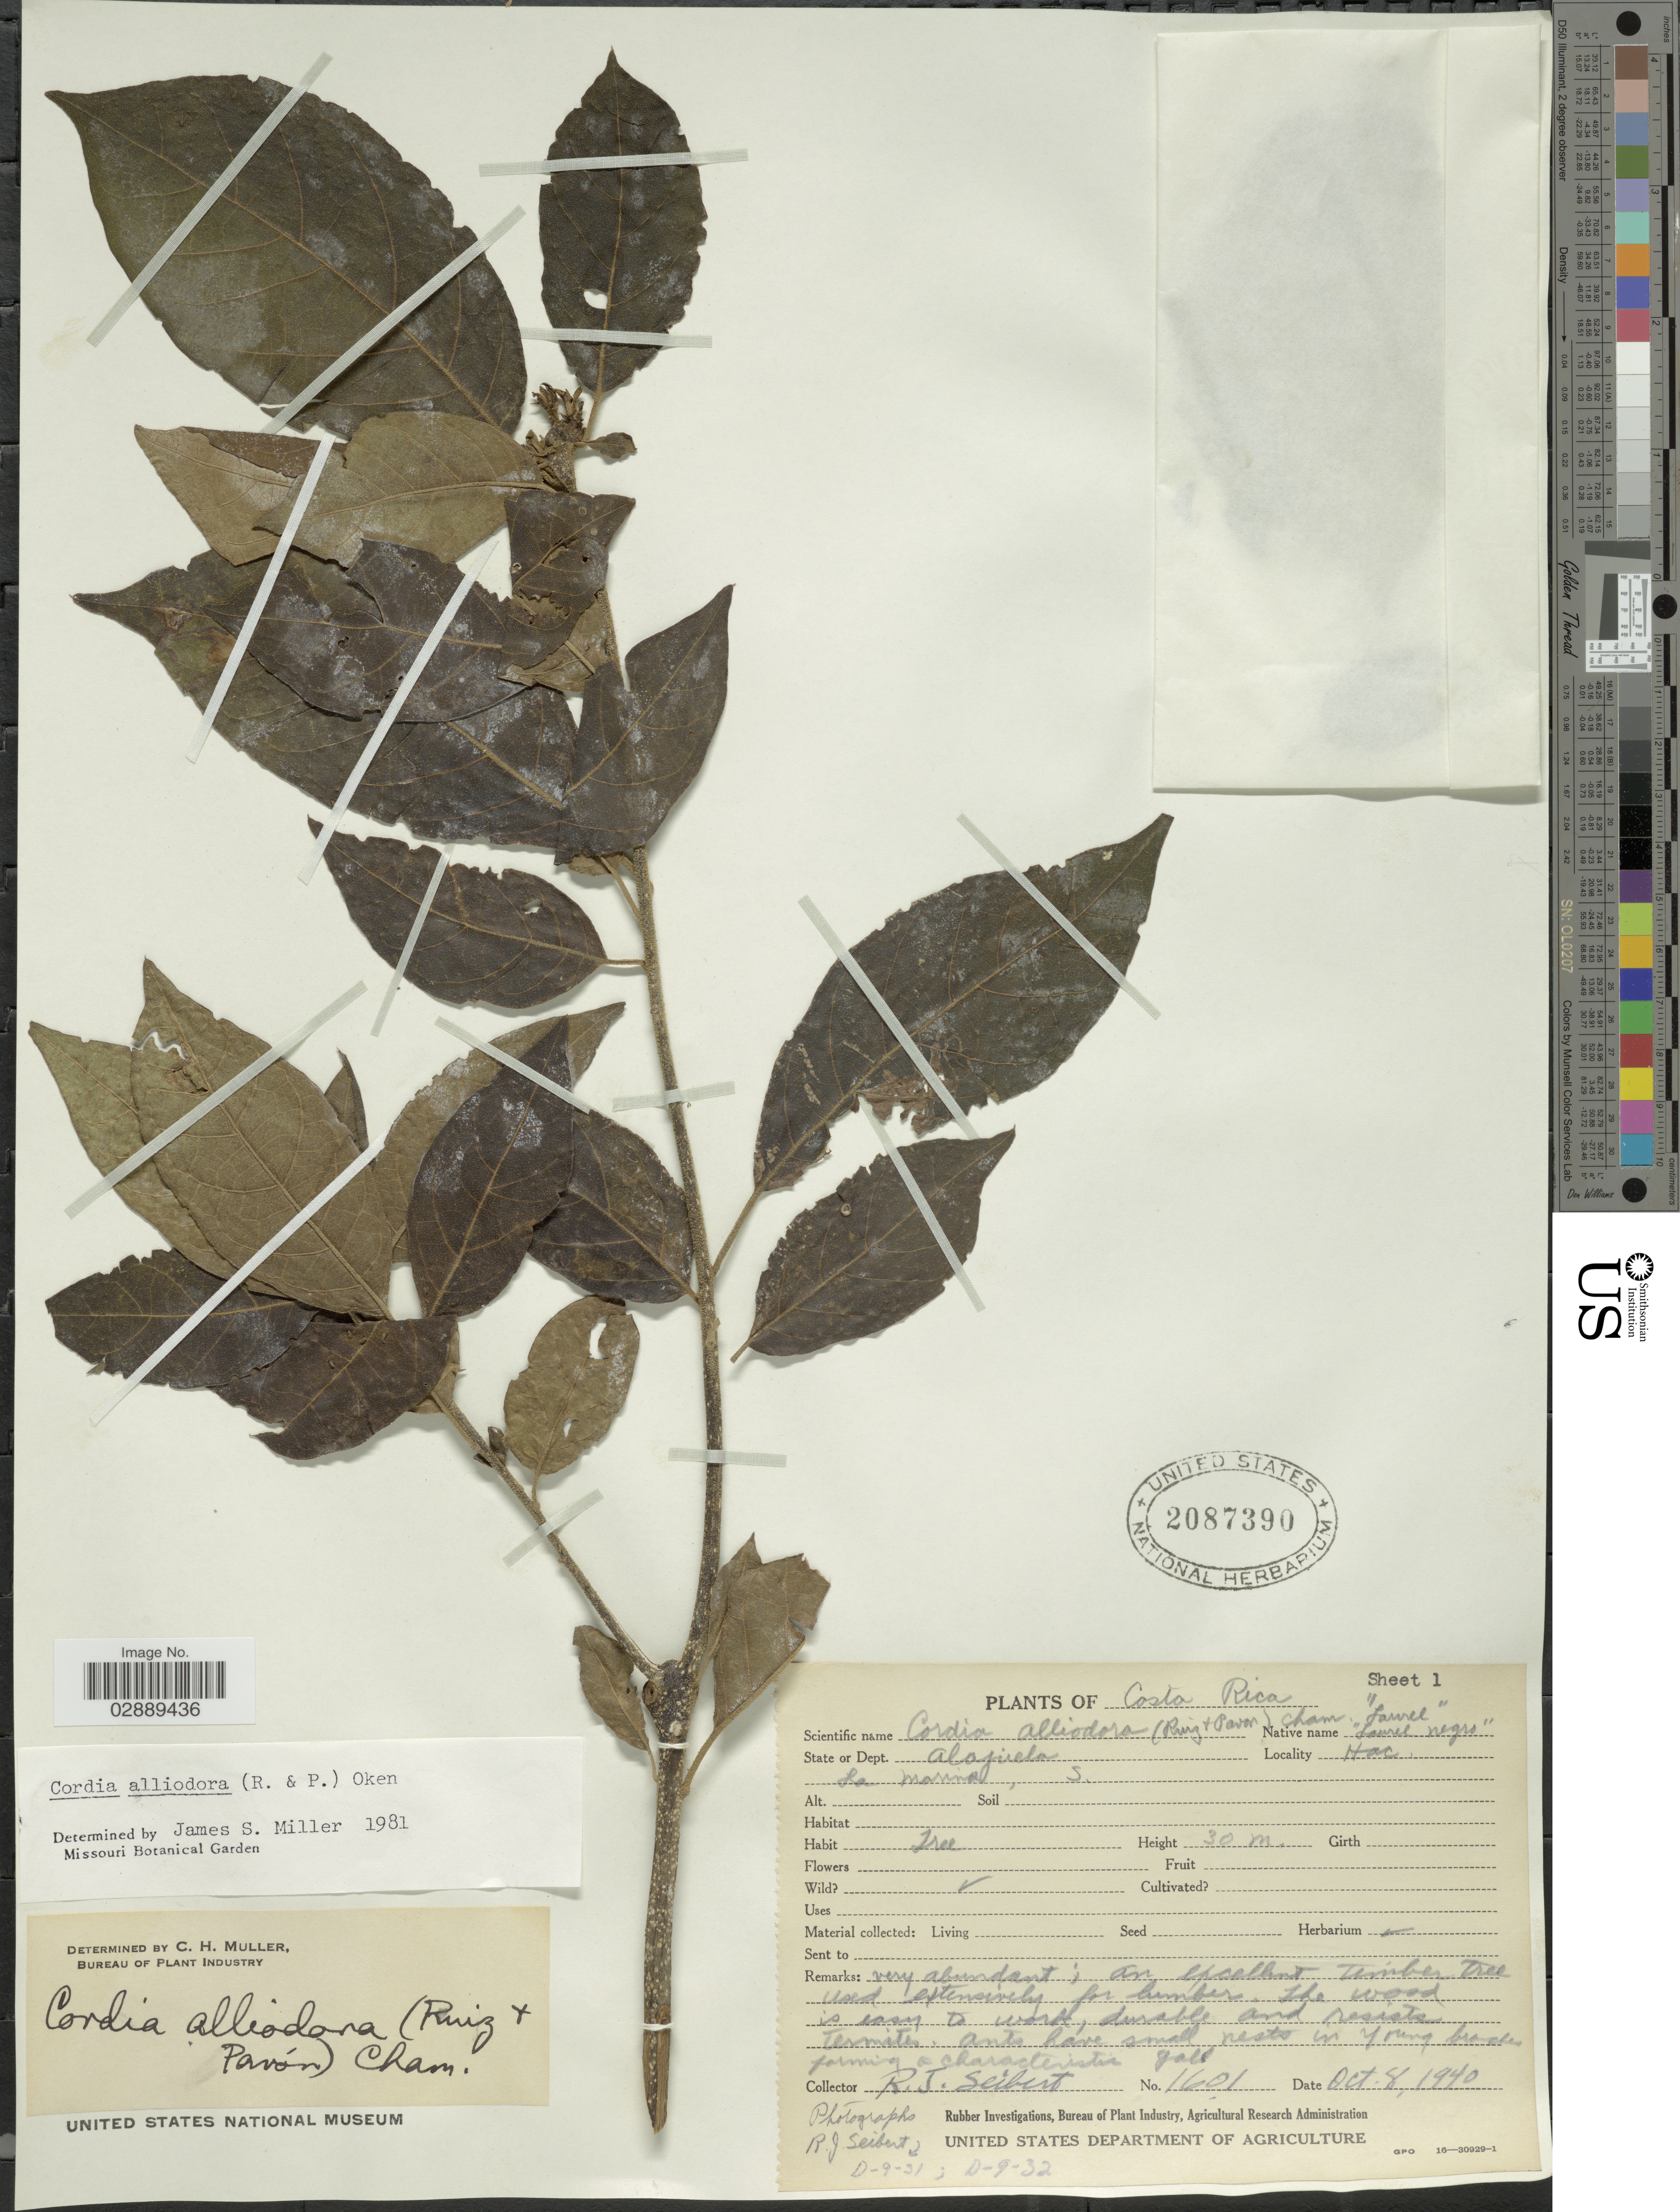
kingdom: Plantae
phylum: Tracheophyta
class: Magnoliopsida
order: Boraginales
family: Cordiaceae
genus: Cordia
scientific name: Cordia alliodora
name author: (Ruiz & Pav.) Oken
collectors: R. J. Seibert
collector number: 1601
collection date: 1940-10-08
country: Costa Rica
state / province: Alajuela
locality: State or Dept. Alajuela. Hac. La Mania, S.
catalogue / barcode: US 2087390